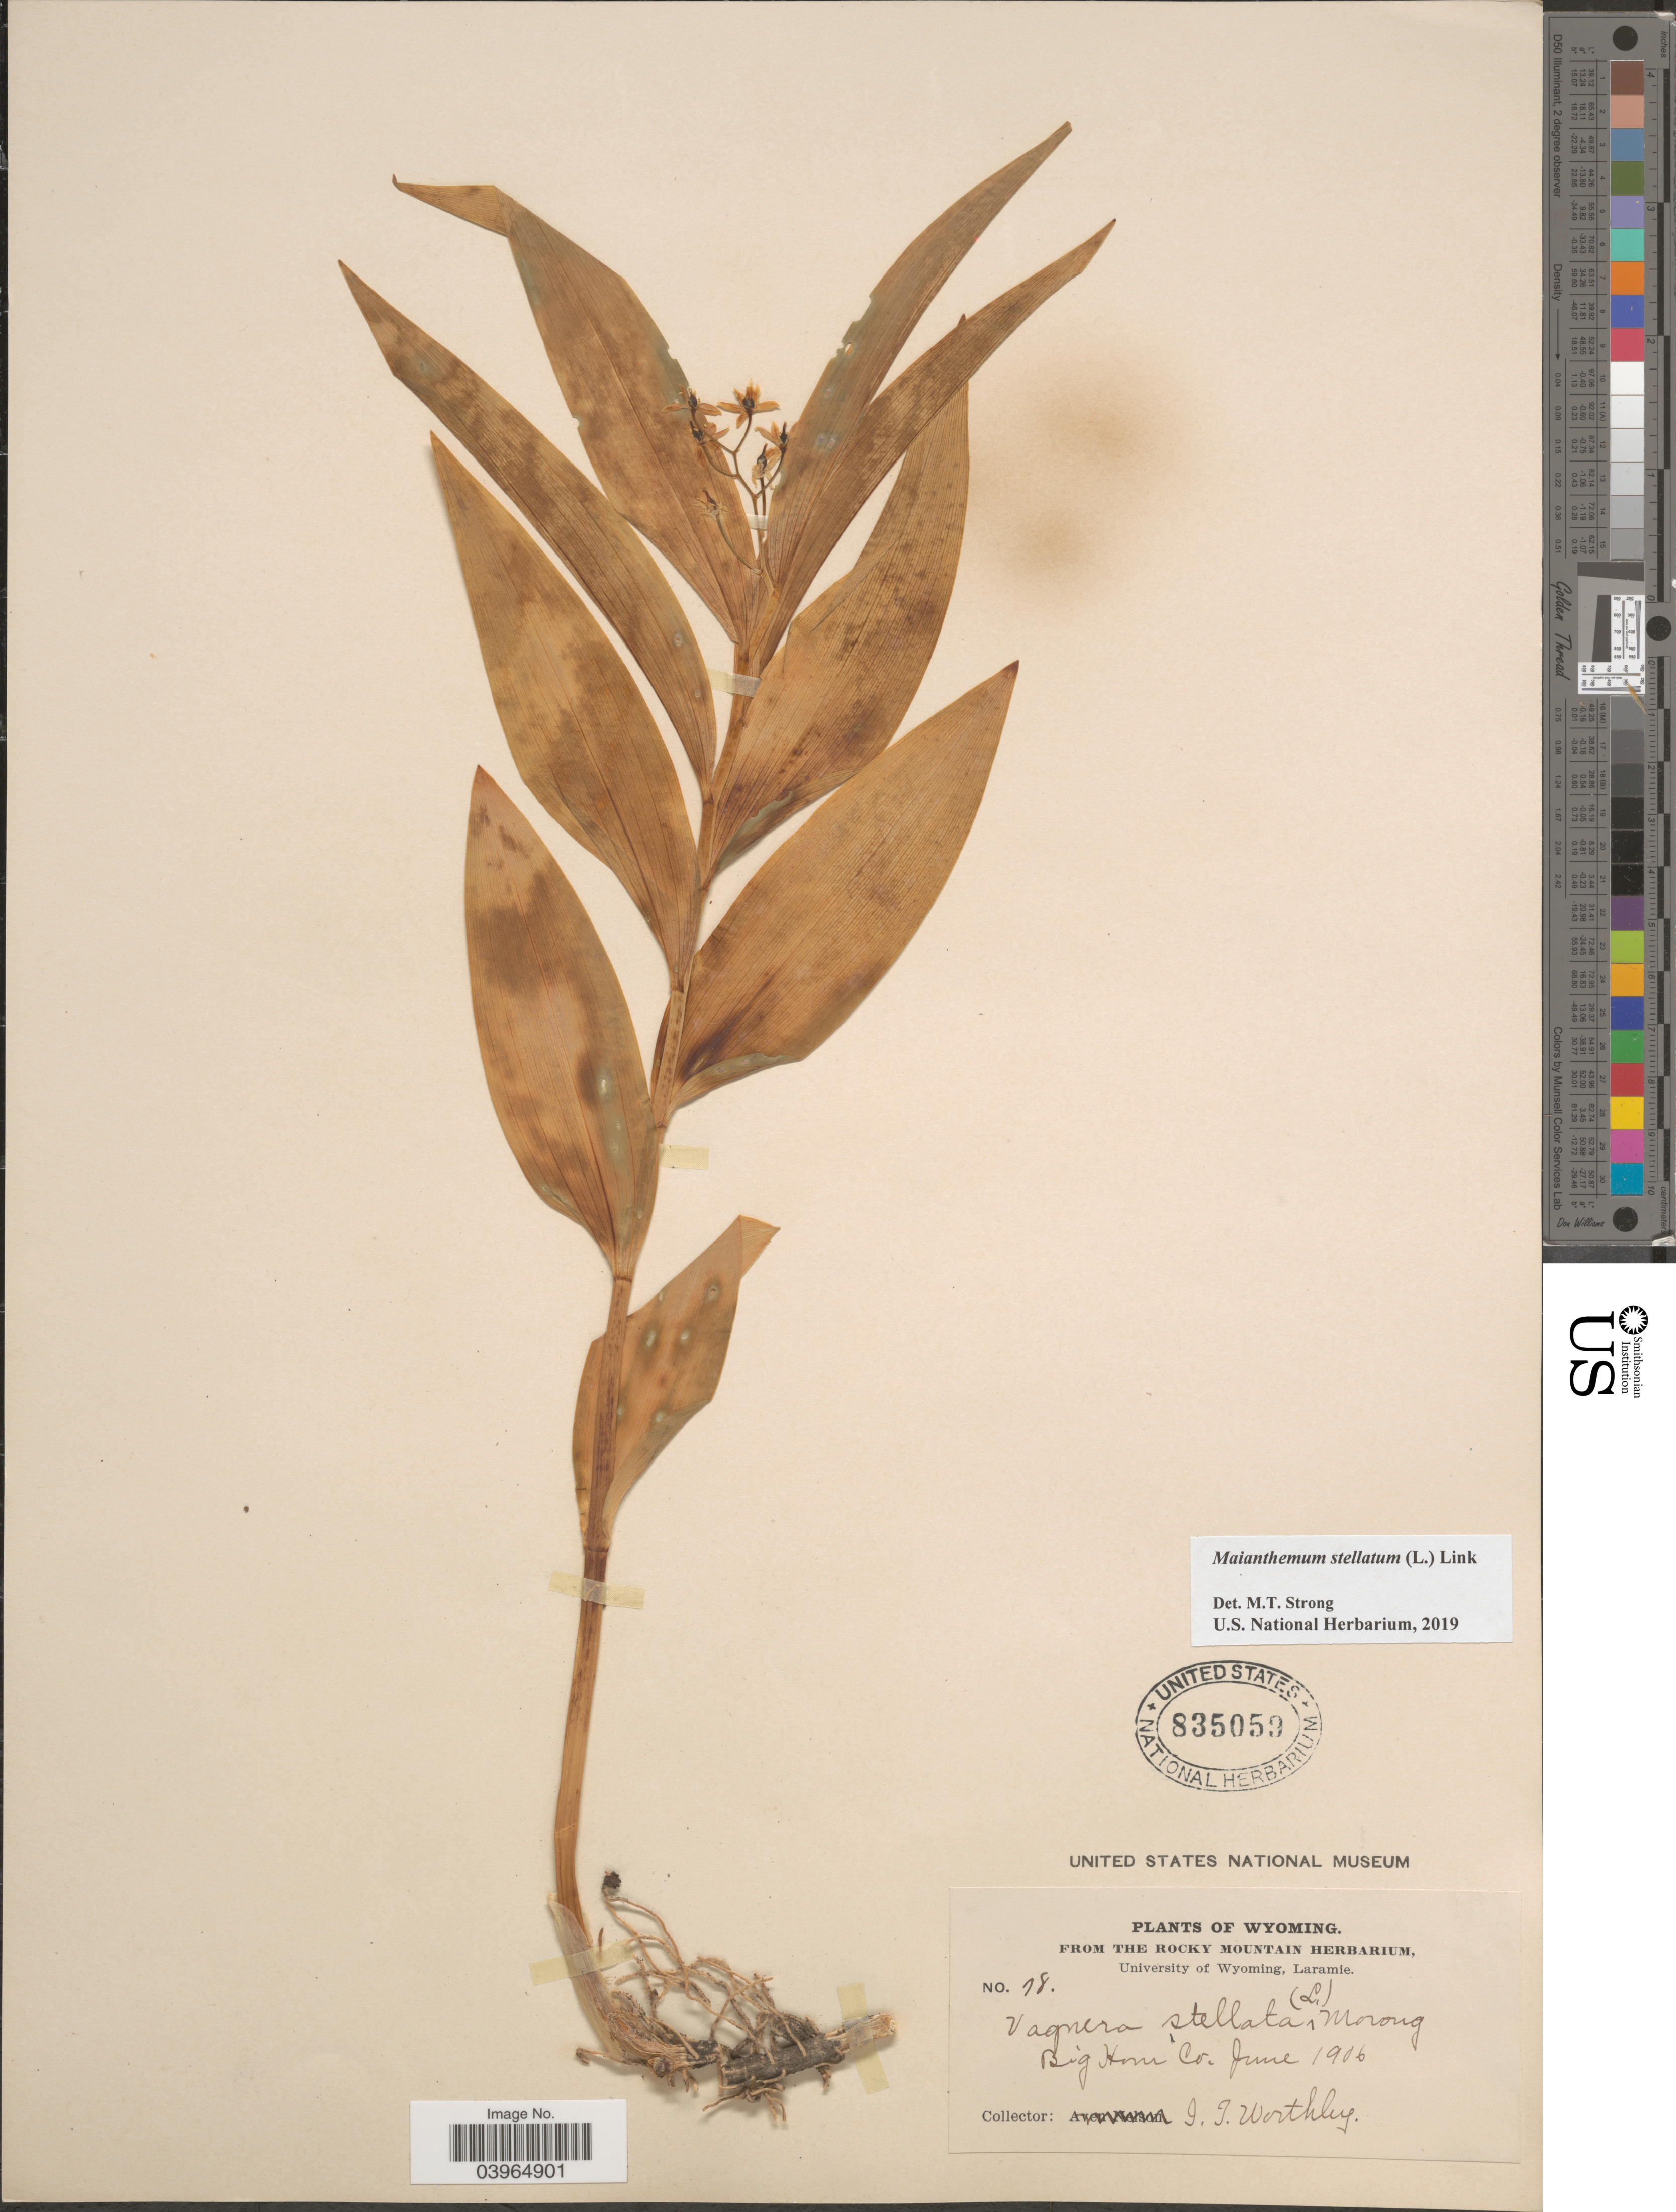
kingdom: Plantae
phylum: Tracheophyta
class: Liliopsida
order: Asparagales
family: Asparagaceae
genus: Maianthemum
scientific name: Maianthemum stellatum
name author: (L.) Link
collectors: I. Worthley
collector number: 18*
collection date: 1906-06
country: United States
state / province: Wyoming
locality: Big Horn Co.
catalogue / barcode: US 835059